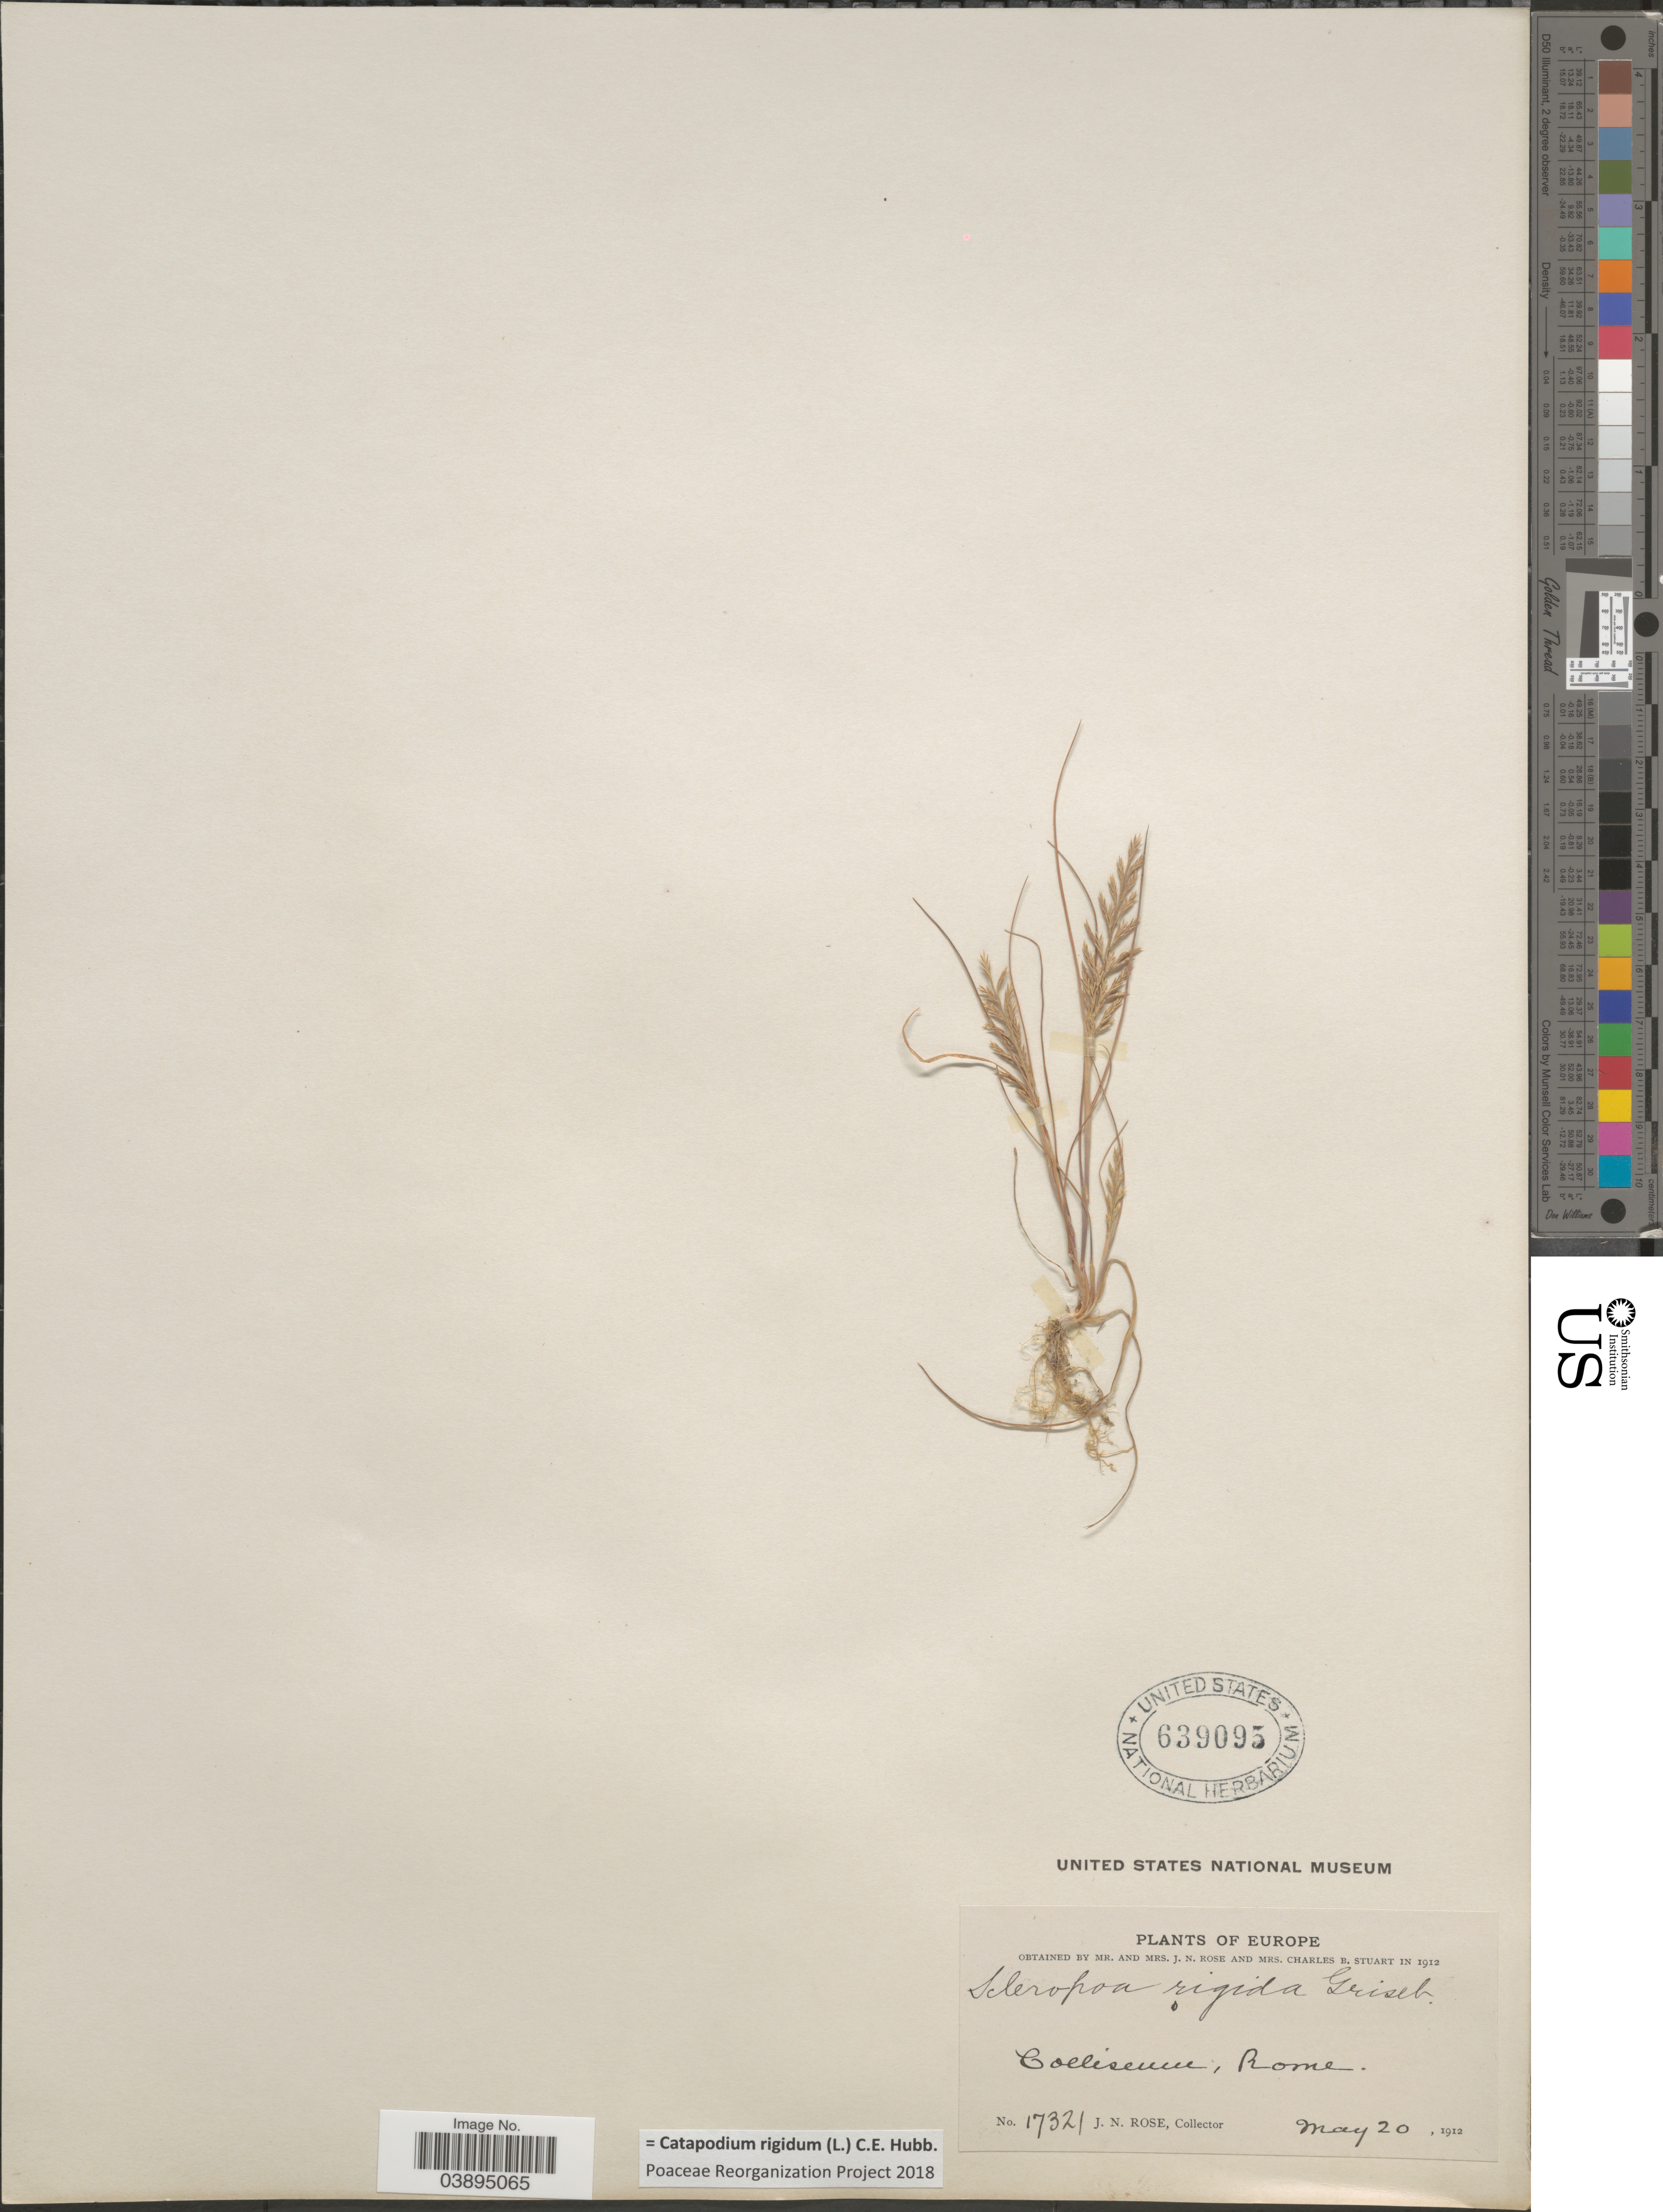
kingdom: Plantae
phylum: Tracheophyta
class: Liliopsida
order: Poales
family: Poaceae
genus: Catapodium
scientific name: Catapodium rigidum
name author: (L.) C.E. Hubb.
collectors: J. N. Rose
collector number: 17321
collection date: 1912-05-20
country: Italy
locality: Europe. Colliseum, Rome.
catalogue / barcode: US 639095